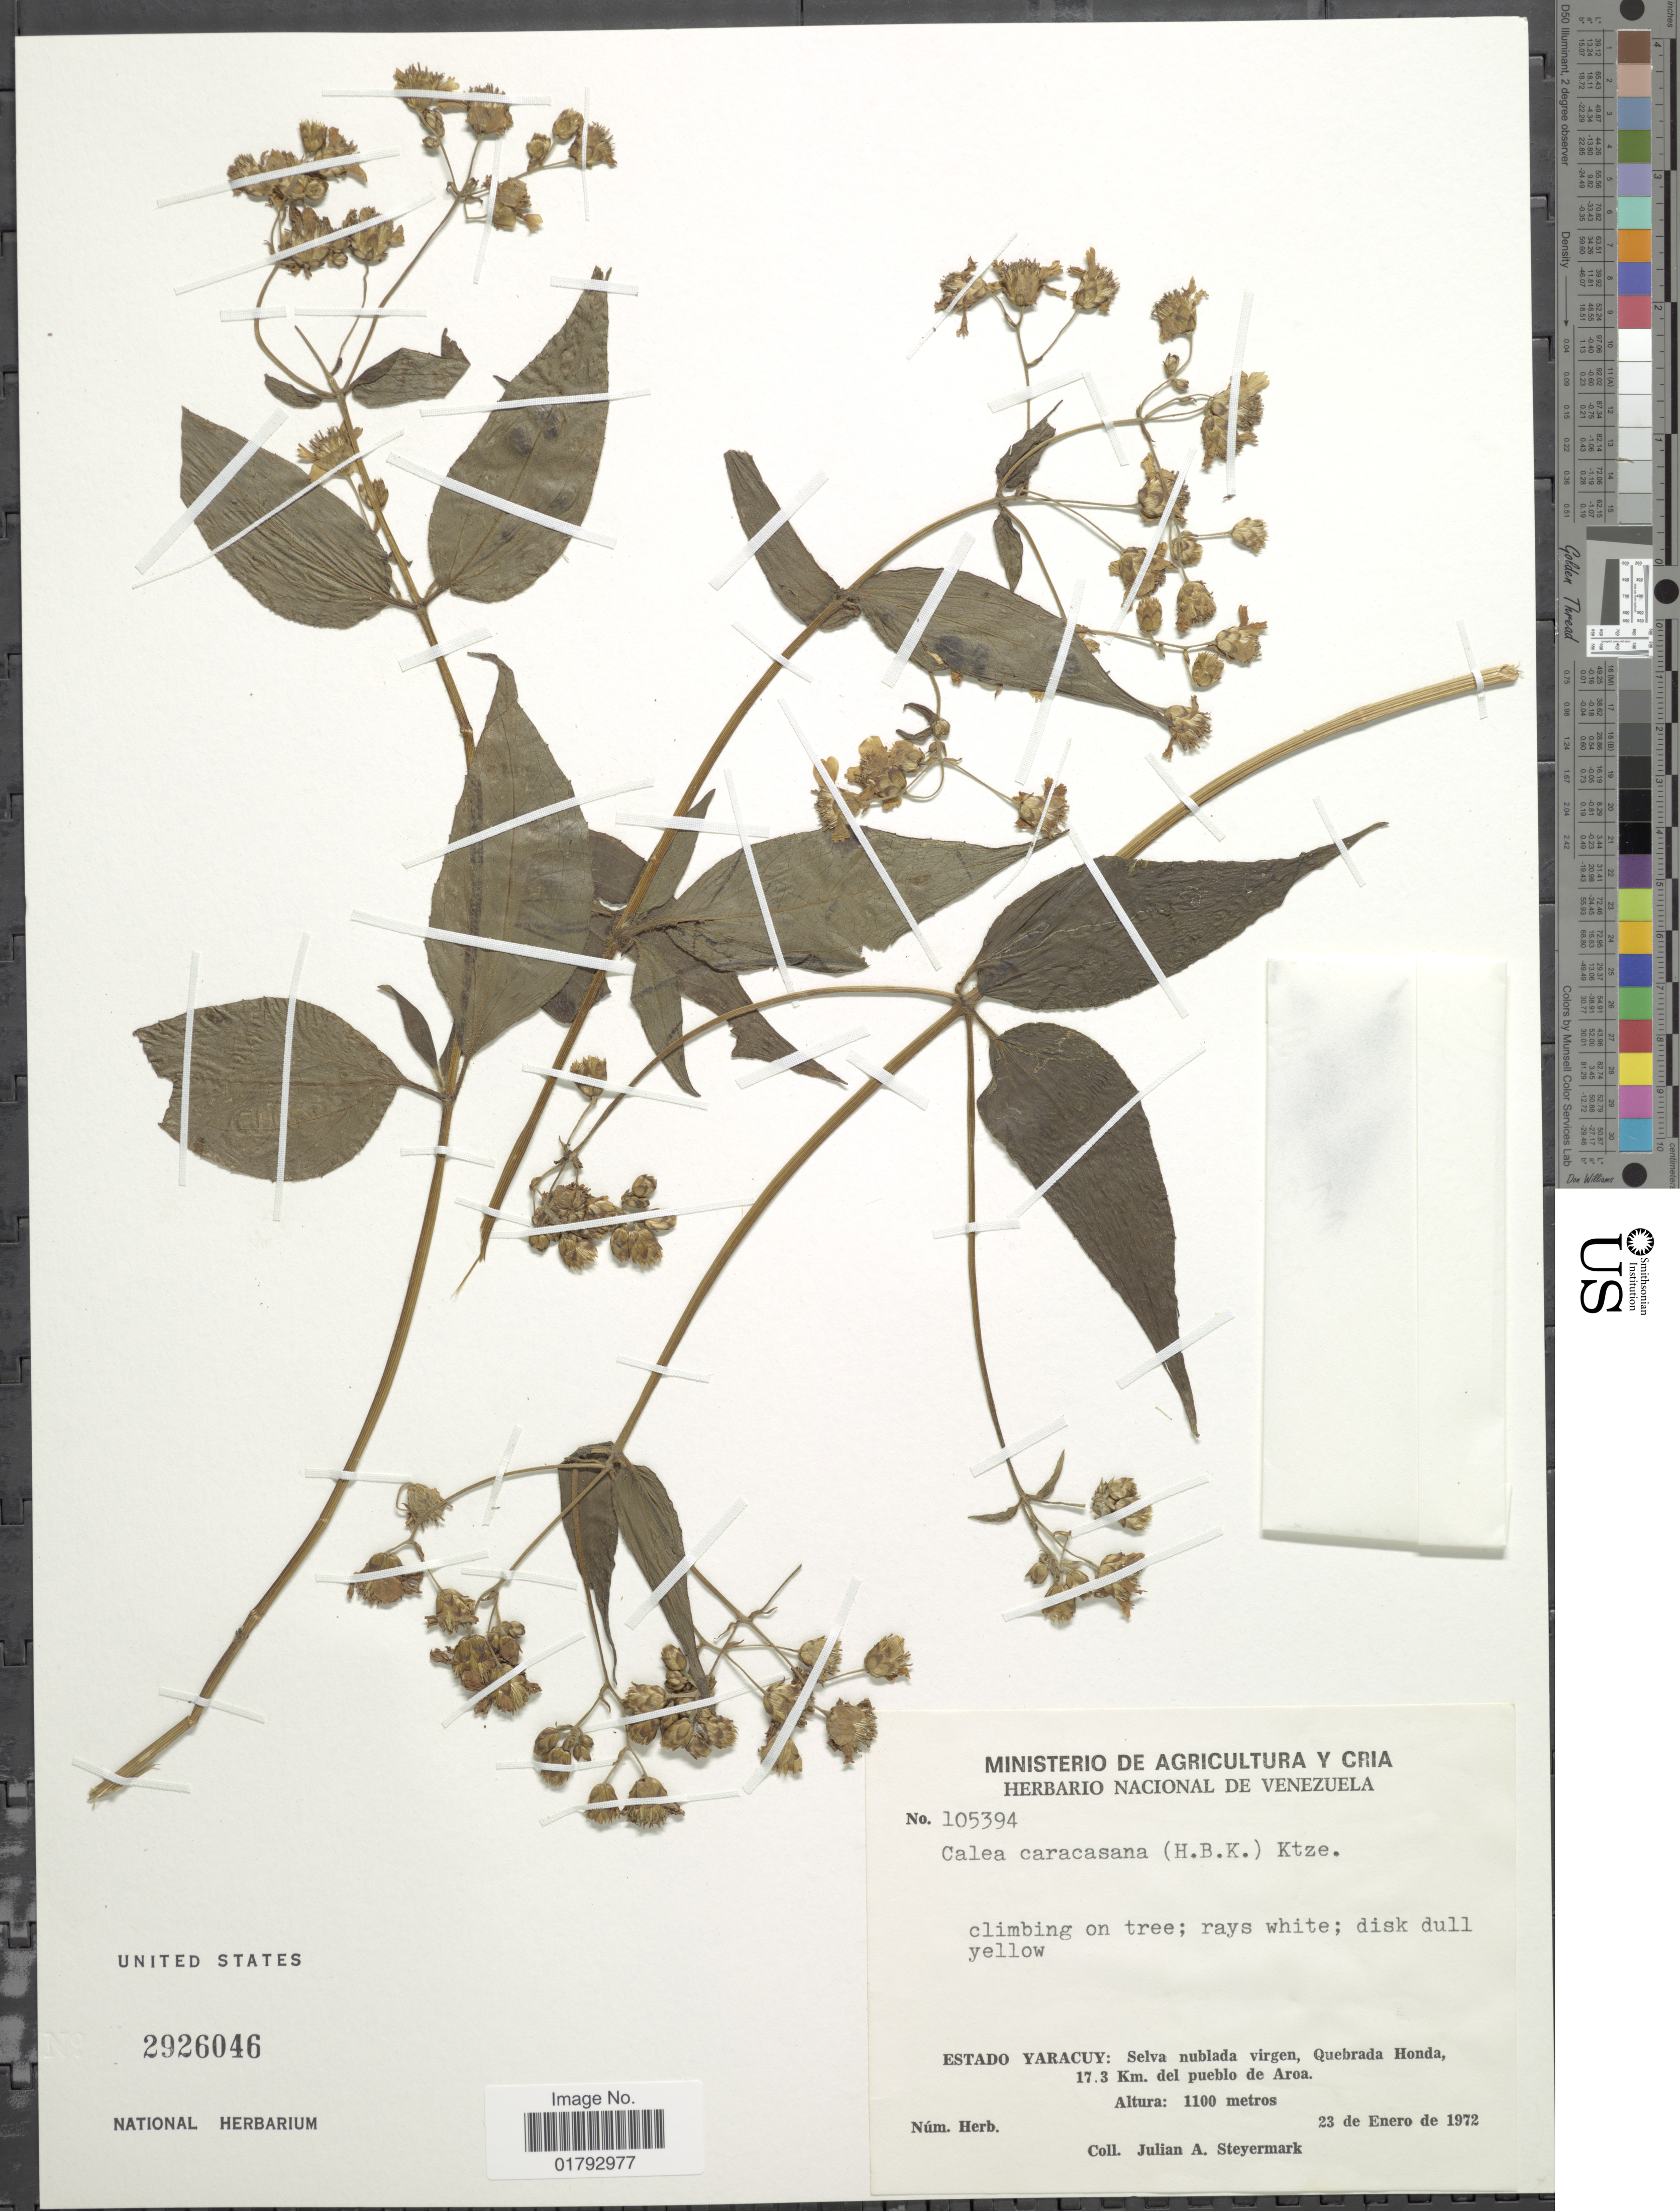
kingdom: Plantae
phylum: Tracheophyta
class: Magnoliopsida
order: Asterales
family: Asteraceae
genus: Alloispermum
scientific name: Alloispermum caracasanum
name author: (Kunth) H. Rob.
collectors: J. Steyermark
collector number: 105394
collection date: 1972-01-23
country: Venezuela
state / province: Yaracuy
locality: Estado Yaracuy: Selva nublada virgen, Quebrada Honda, 17.3 Km. del puebla de Aroa.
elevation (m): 1100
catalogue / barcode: US 2926046